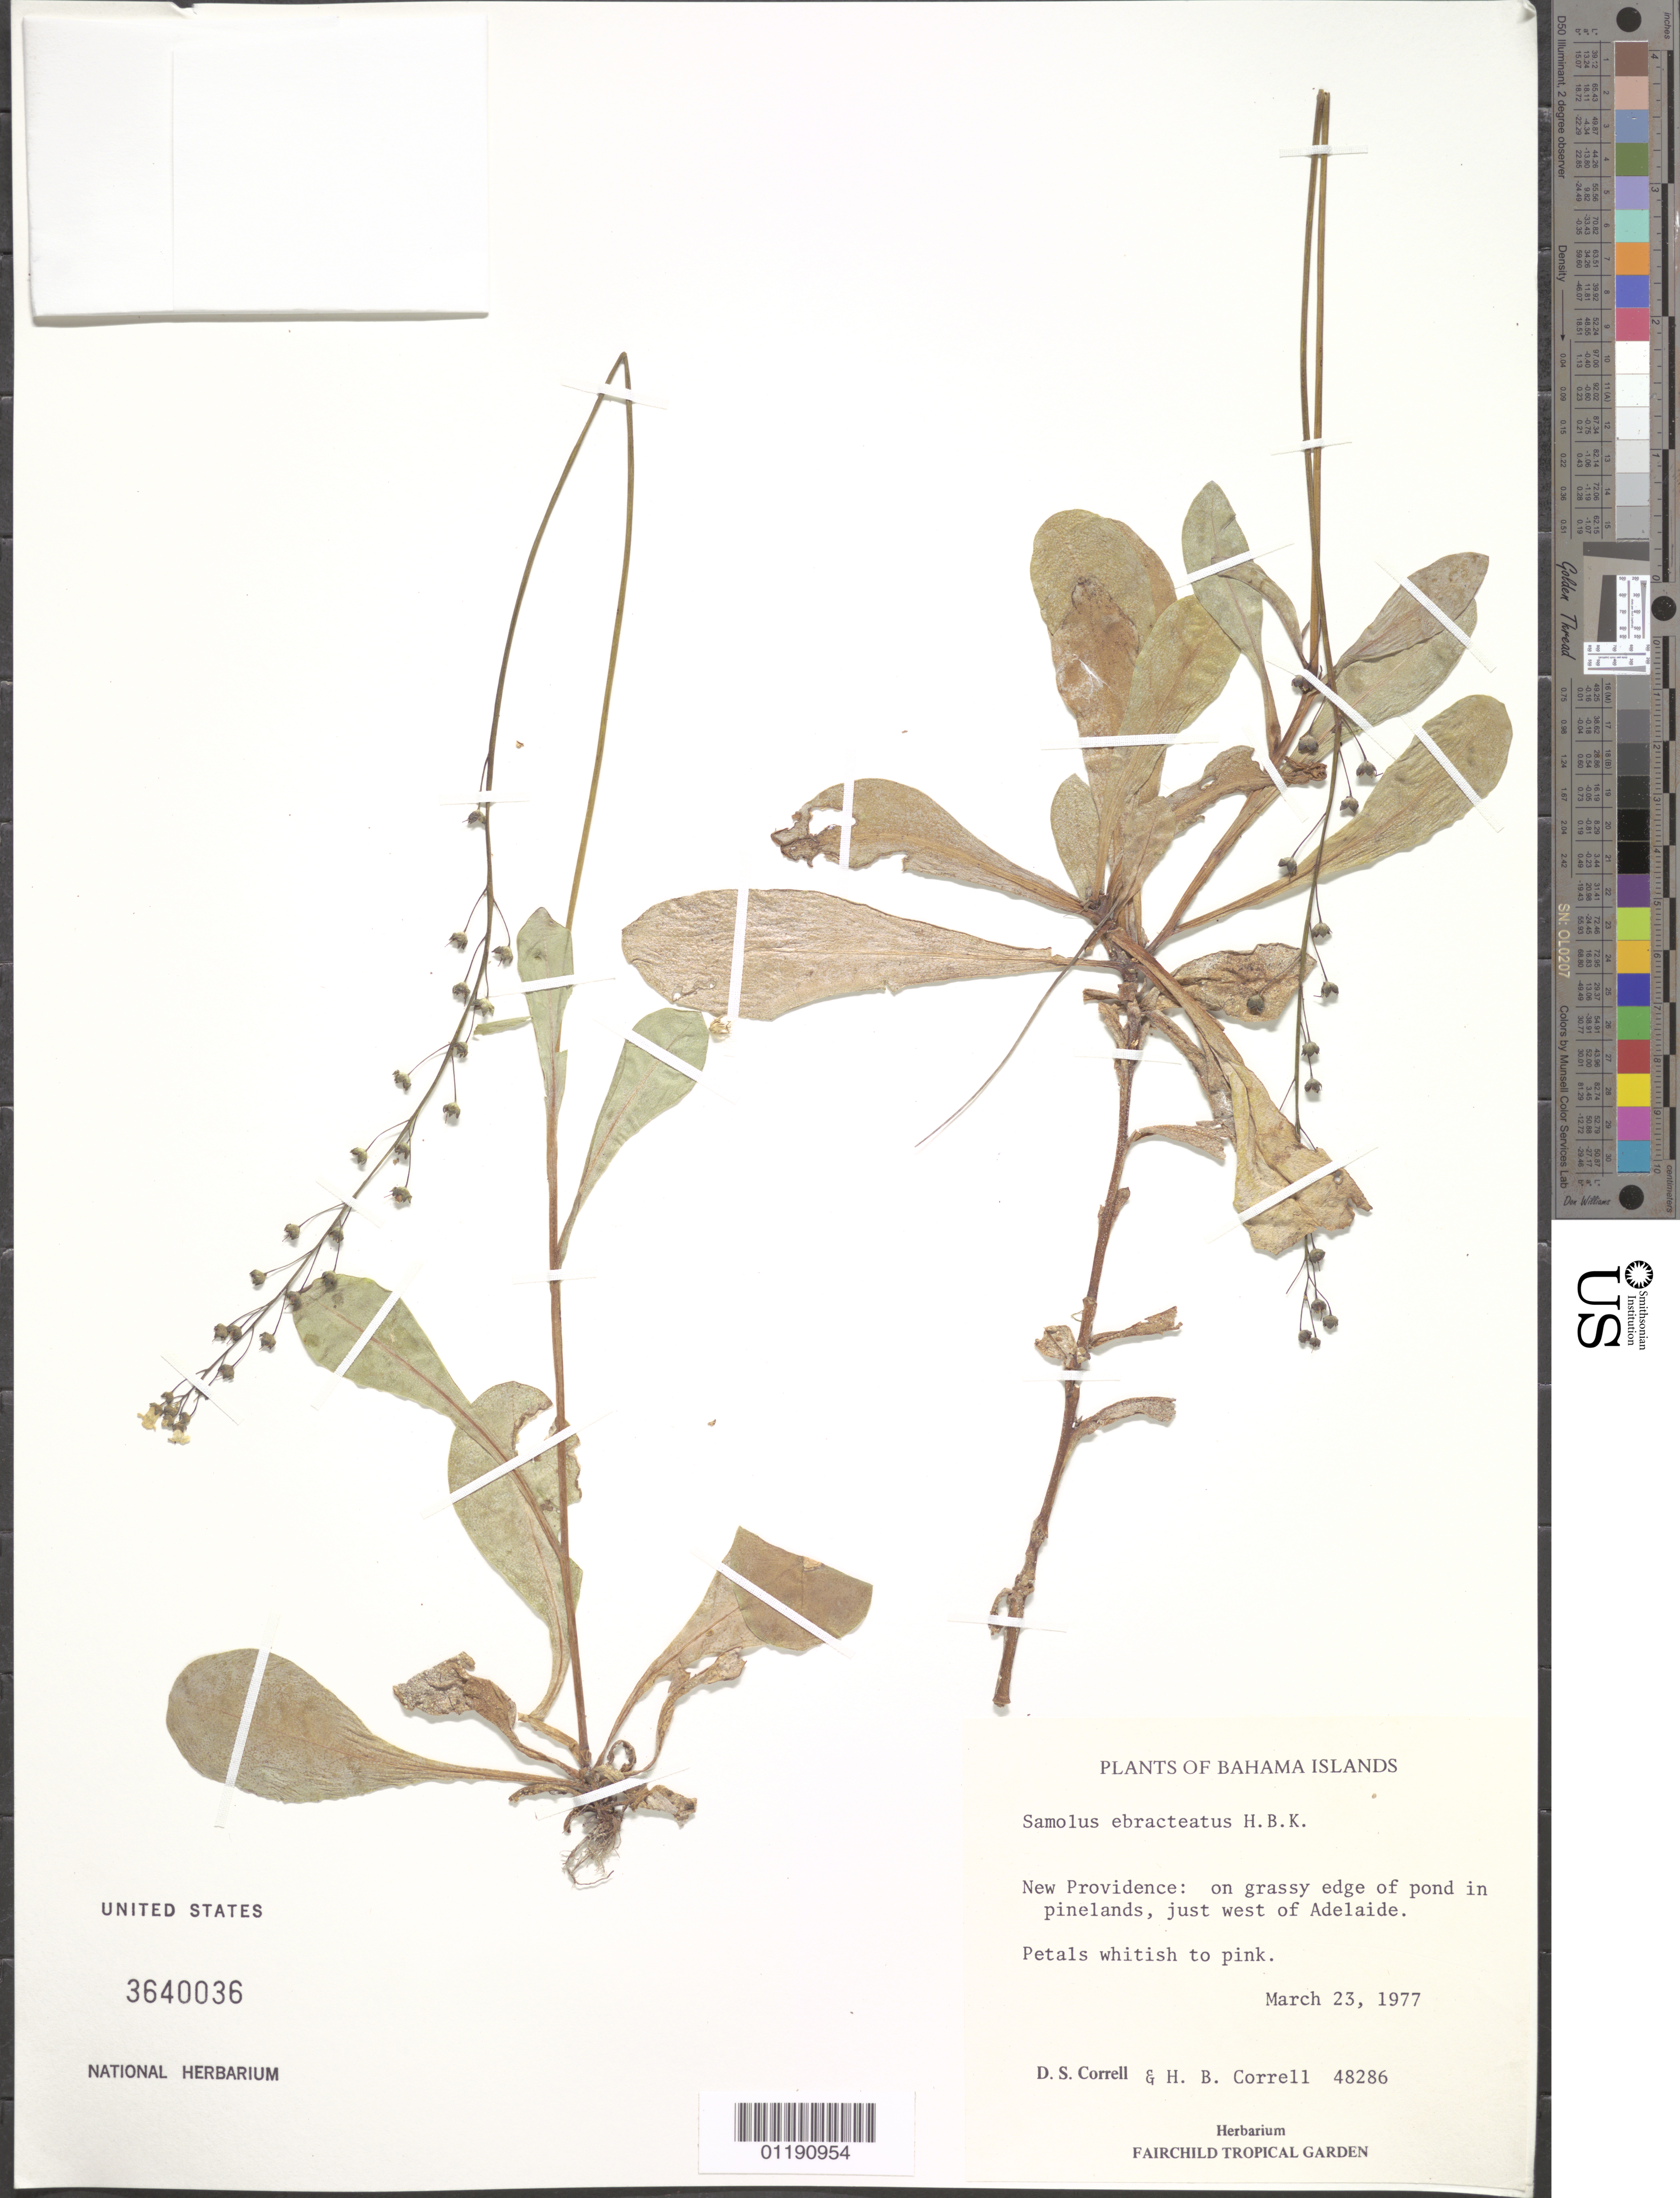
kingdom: Plantae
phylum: Tracheophyta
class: Magnoliopsida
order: Ericales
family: Primulaceae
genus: Samolus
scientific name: Samolus ebracteatus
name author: Kunth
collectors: D. S. Correll & H. Correll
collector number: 48286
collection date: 1977-03-23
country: Bahamas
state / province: New Providence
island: New Providence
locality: New Providence: on edge of pond in pinelands, just W of Adelaide.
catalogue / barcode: US 3640036